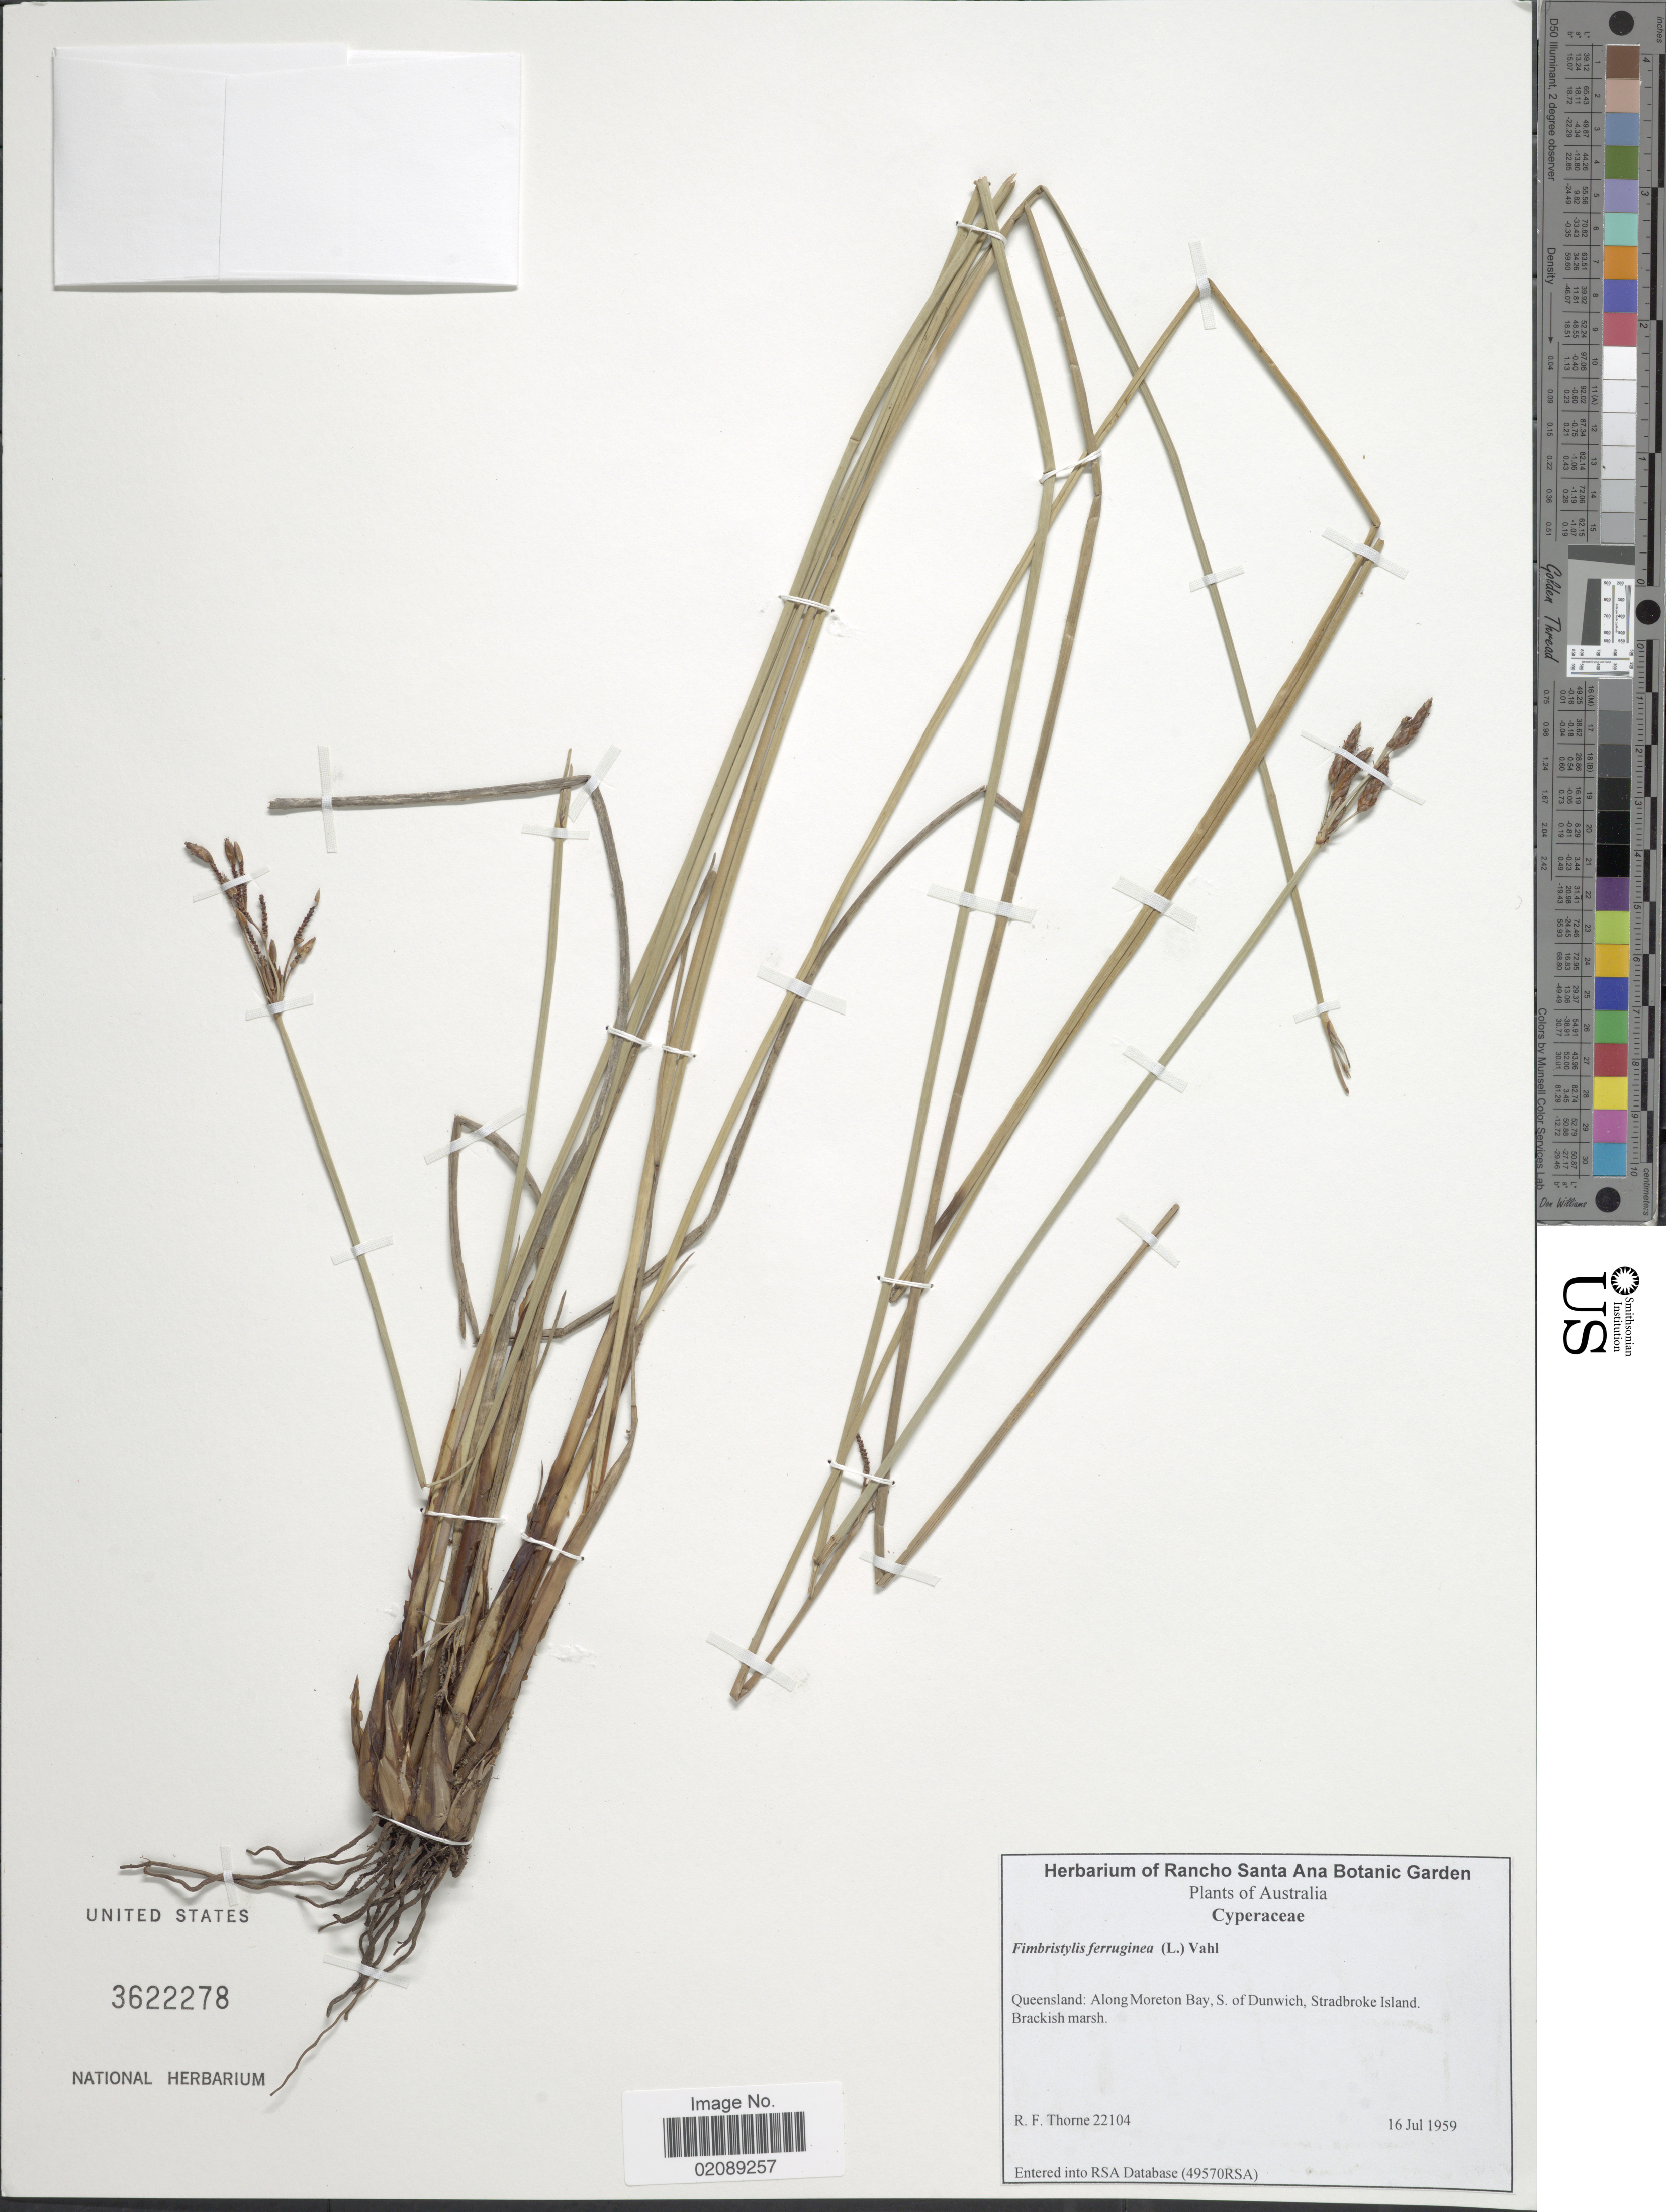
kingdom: Plantae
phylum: Tracheophyta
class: Liliopsida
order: Poales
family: Cyperaceae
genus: Fimbristylis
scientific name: Fimbristylis ferruginea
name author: (L.) Vahl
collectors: R. F. Thorne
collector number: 22104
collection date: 1959-07-16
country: Australia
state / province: Queensland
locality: Along Moreton Bay, S. of Dunwich, Stradbroke Island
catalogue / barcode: US 3622278